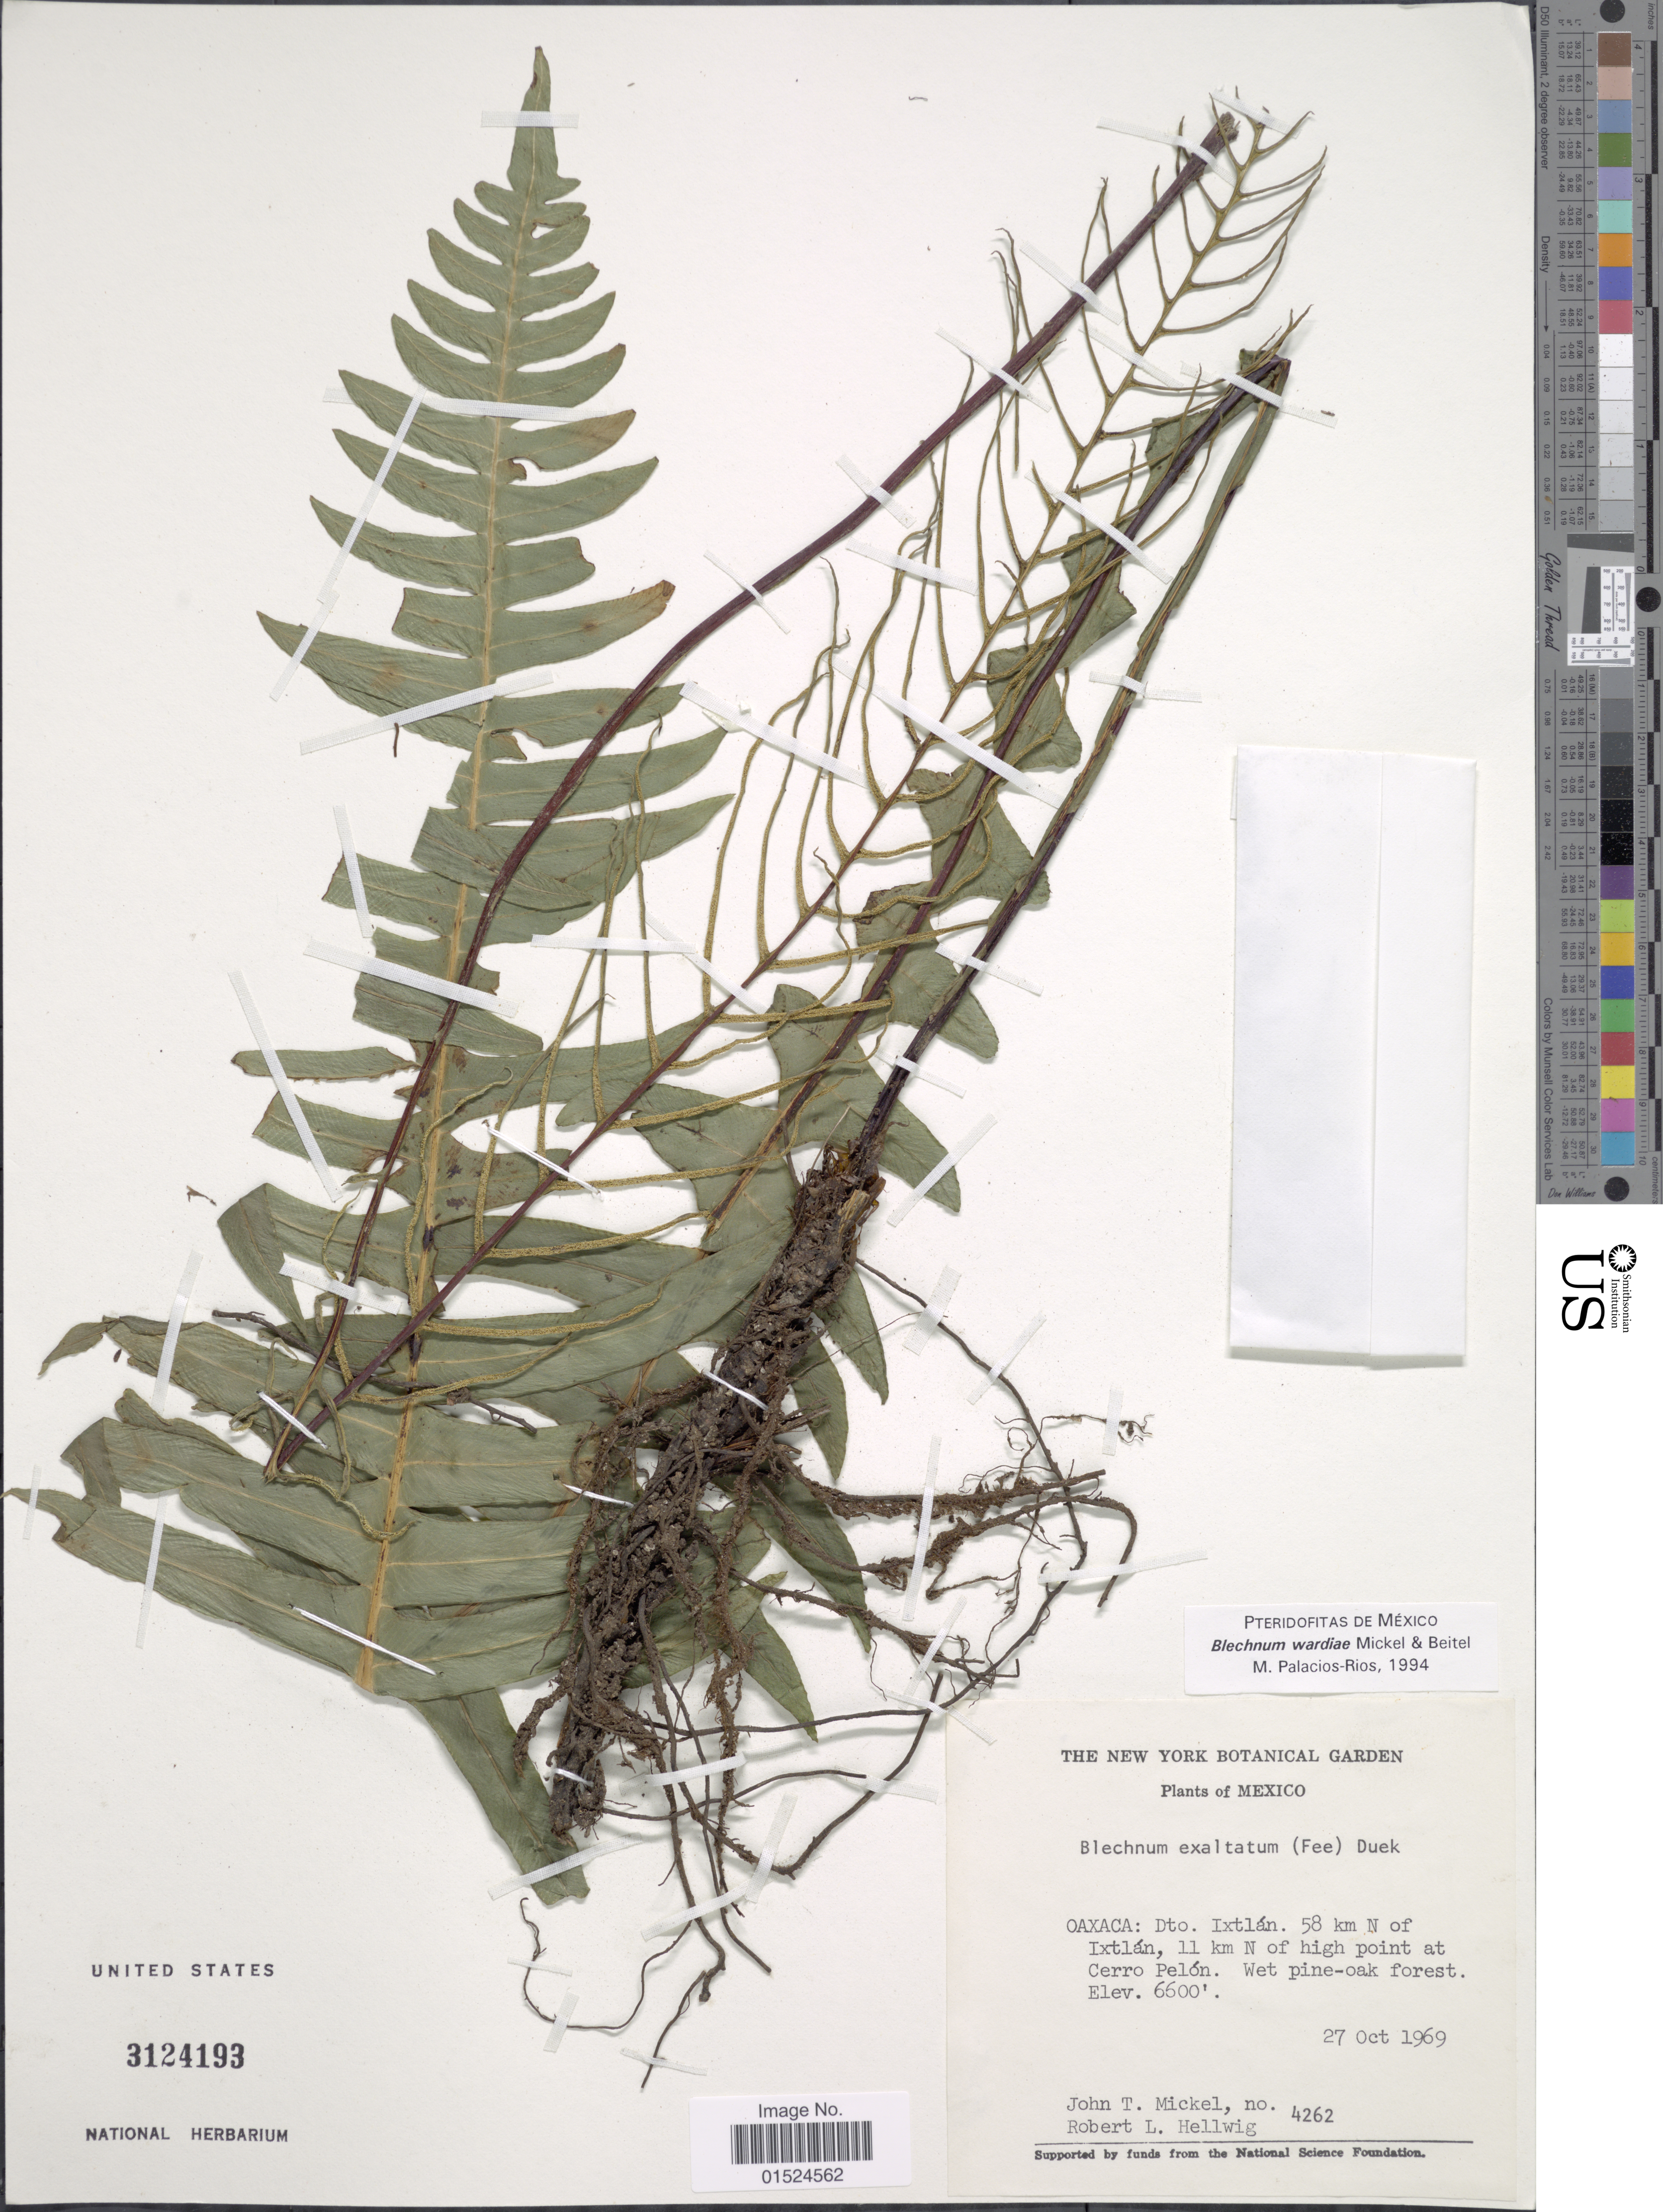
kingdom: Plantae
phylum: Tracheophyta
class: Polypodiopsida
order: Polypodiales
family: Blechnaceae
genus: Blechnum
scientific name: Blechnum wardiae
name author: Mickel & Beitel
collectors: J. T. Mickel & R. Hellwig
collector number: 4262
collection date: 1969-10-27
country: Mexico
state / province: Oaxaca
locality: Dto. Ixtlán, 58 km N of Ixtlán, 11 km N of high point at Cerro Pelón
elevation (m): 2012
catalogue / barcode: US 3124193